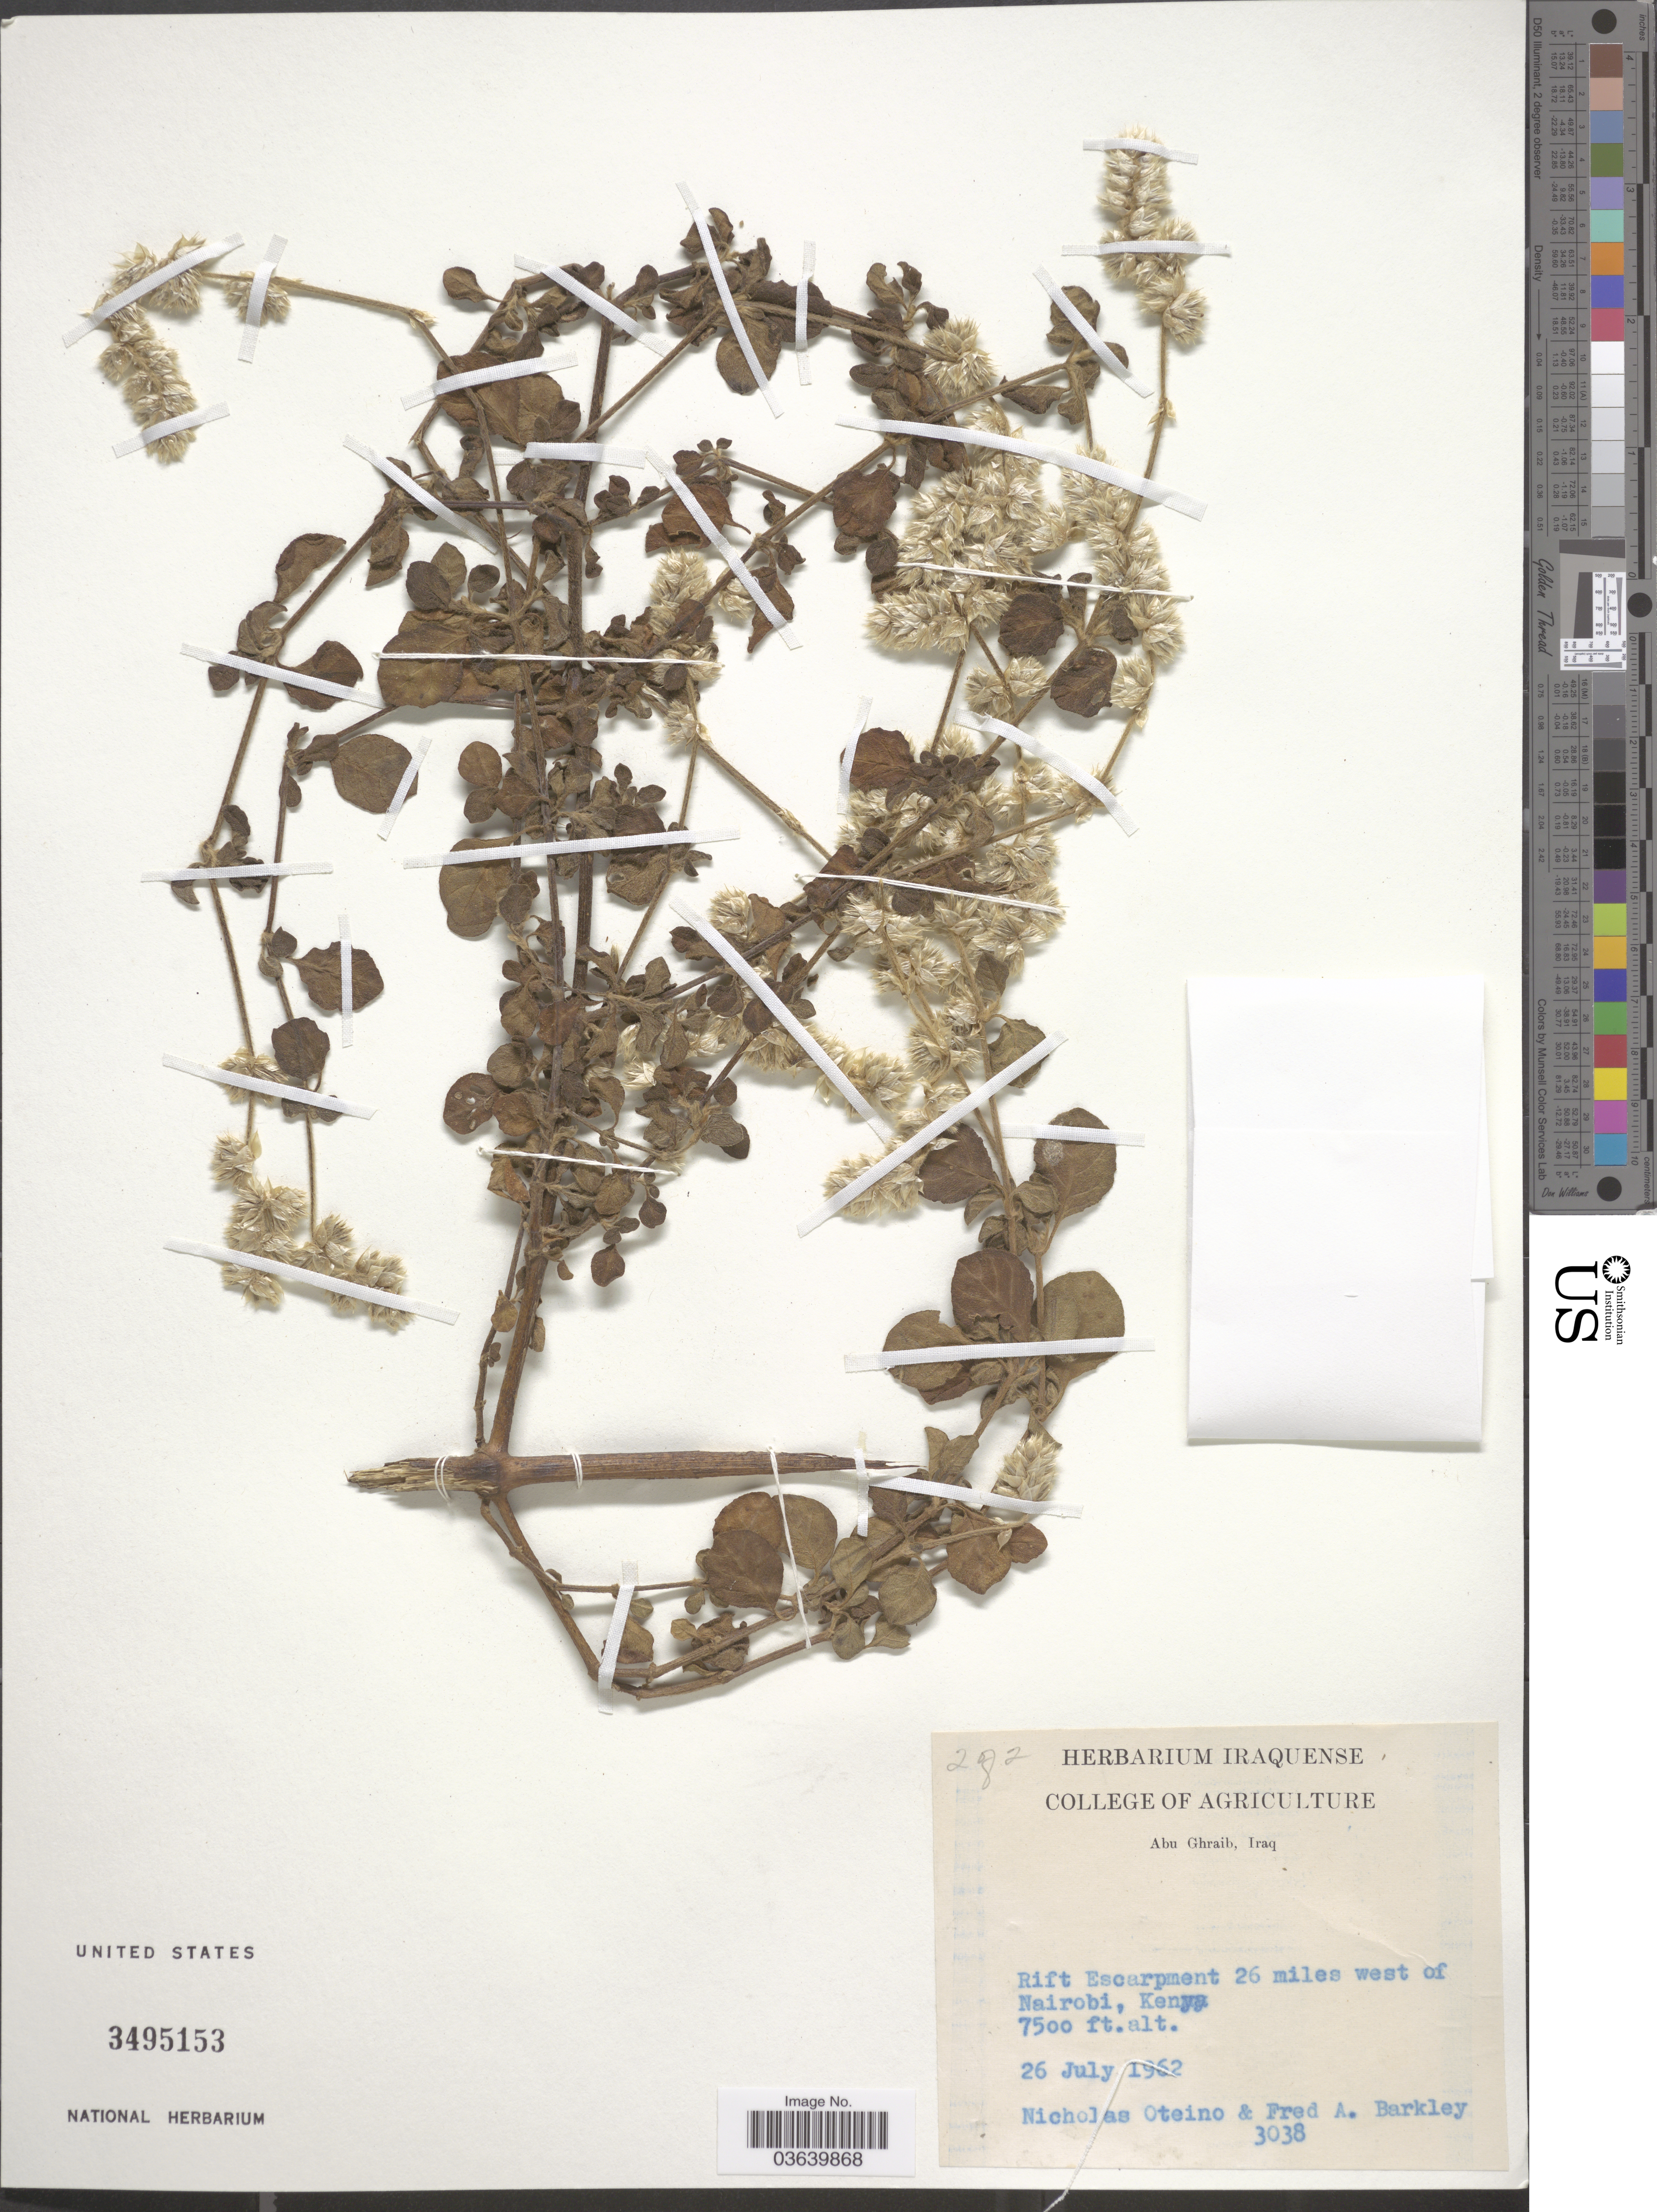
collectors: N. Oteino & F. A. Barkley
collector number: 3038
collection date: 1962-07-26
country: Kenya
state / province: Nairobi Area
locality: Rift Escarpment 26 miles west of Nairobi.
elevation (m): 2286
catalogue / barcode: US 3495153